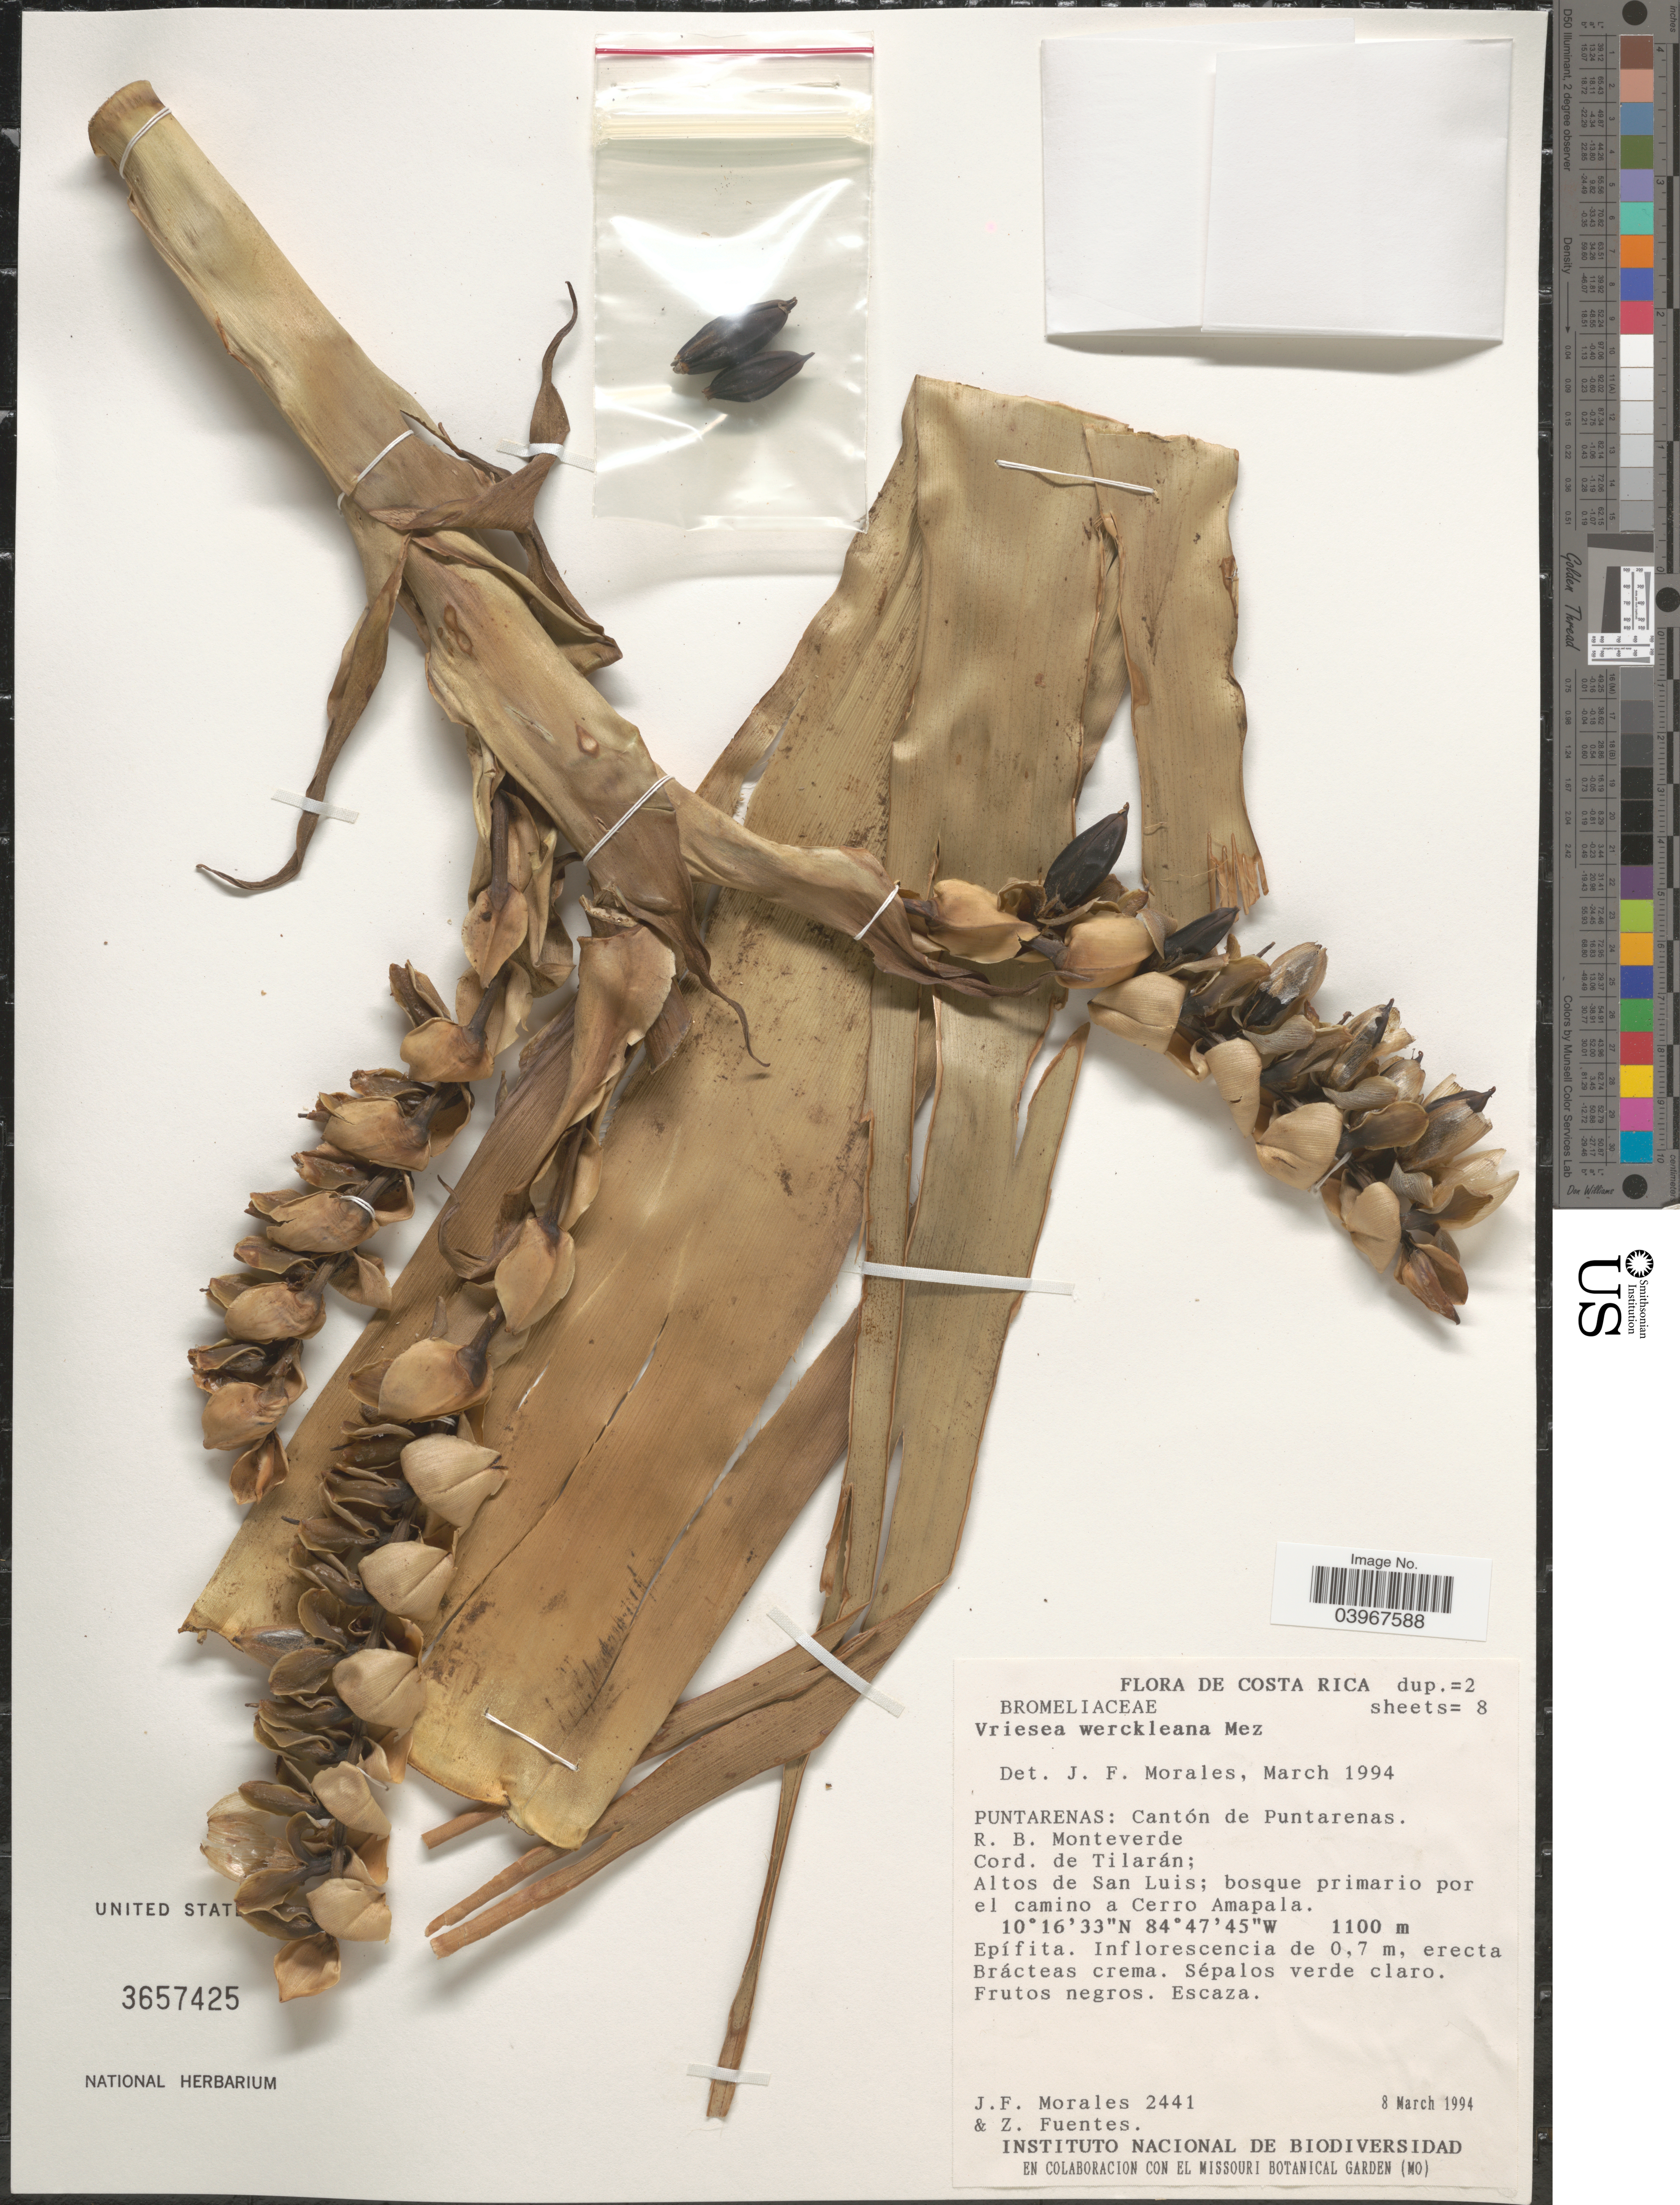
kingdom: Plantae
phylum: Tracheophyta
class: Liliopsida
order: Poales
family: Bromeliaceae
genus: Werauhia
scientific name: Werauhia werckleana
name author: (Mez) J.R. Grant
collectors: J. Morales & Z. Fuentes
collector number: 2441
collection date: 1994-03-08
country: Costa Rica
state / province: Puntarenas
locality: Cantón de Puntarenas. R. B. Monteverde. Cord. de Tilarán; Altos de San Luis; bosque primario por el camino a Cerro Amapala.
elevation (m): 1100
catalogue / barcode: US 3657425